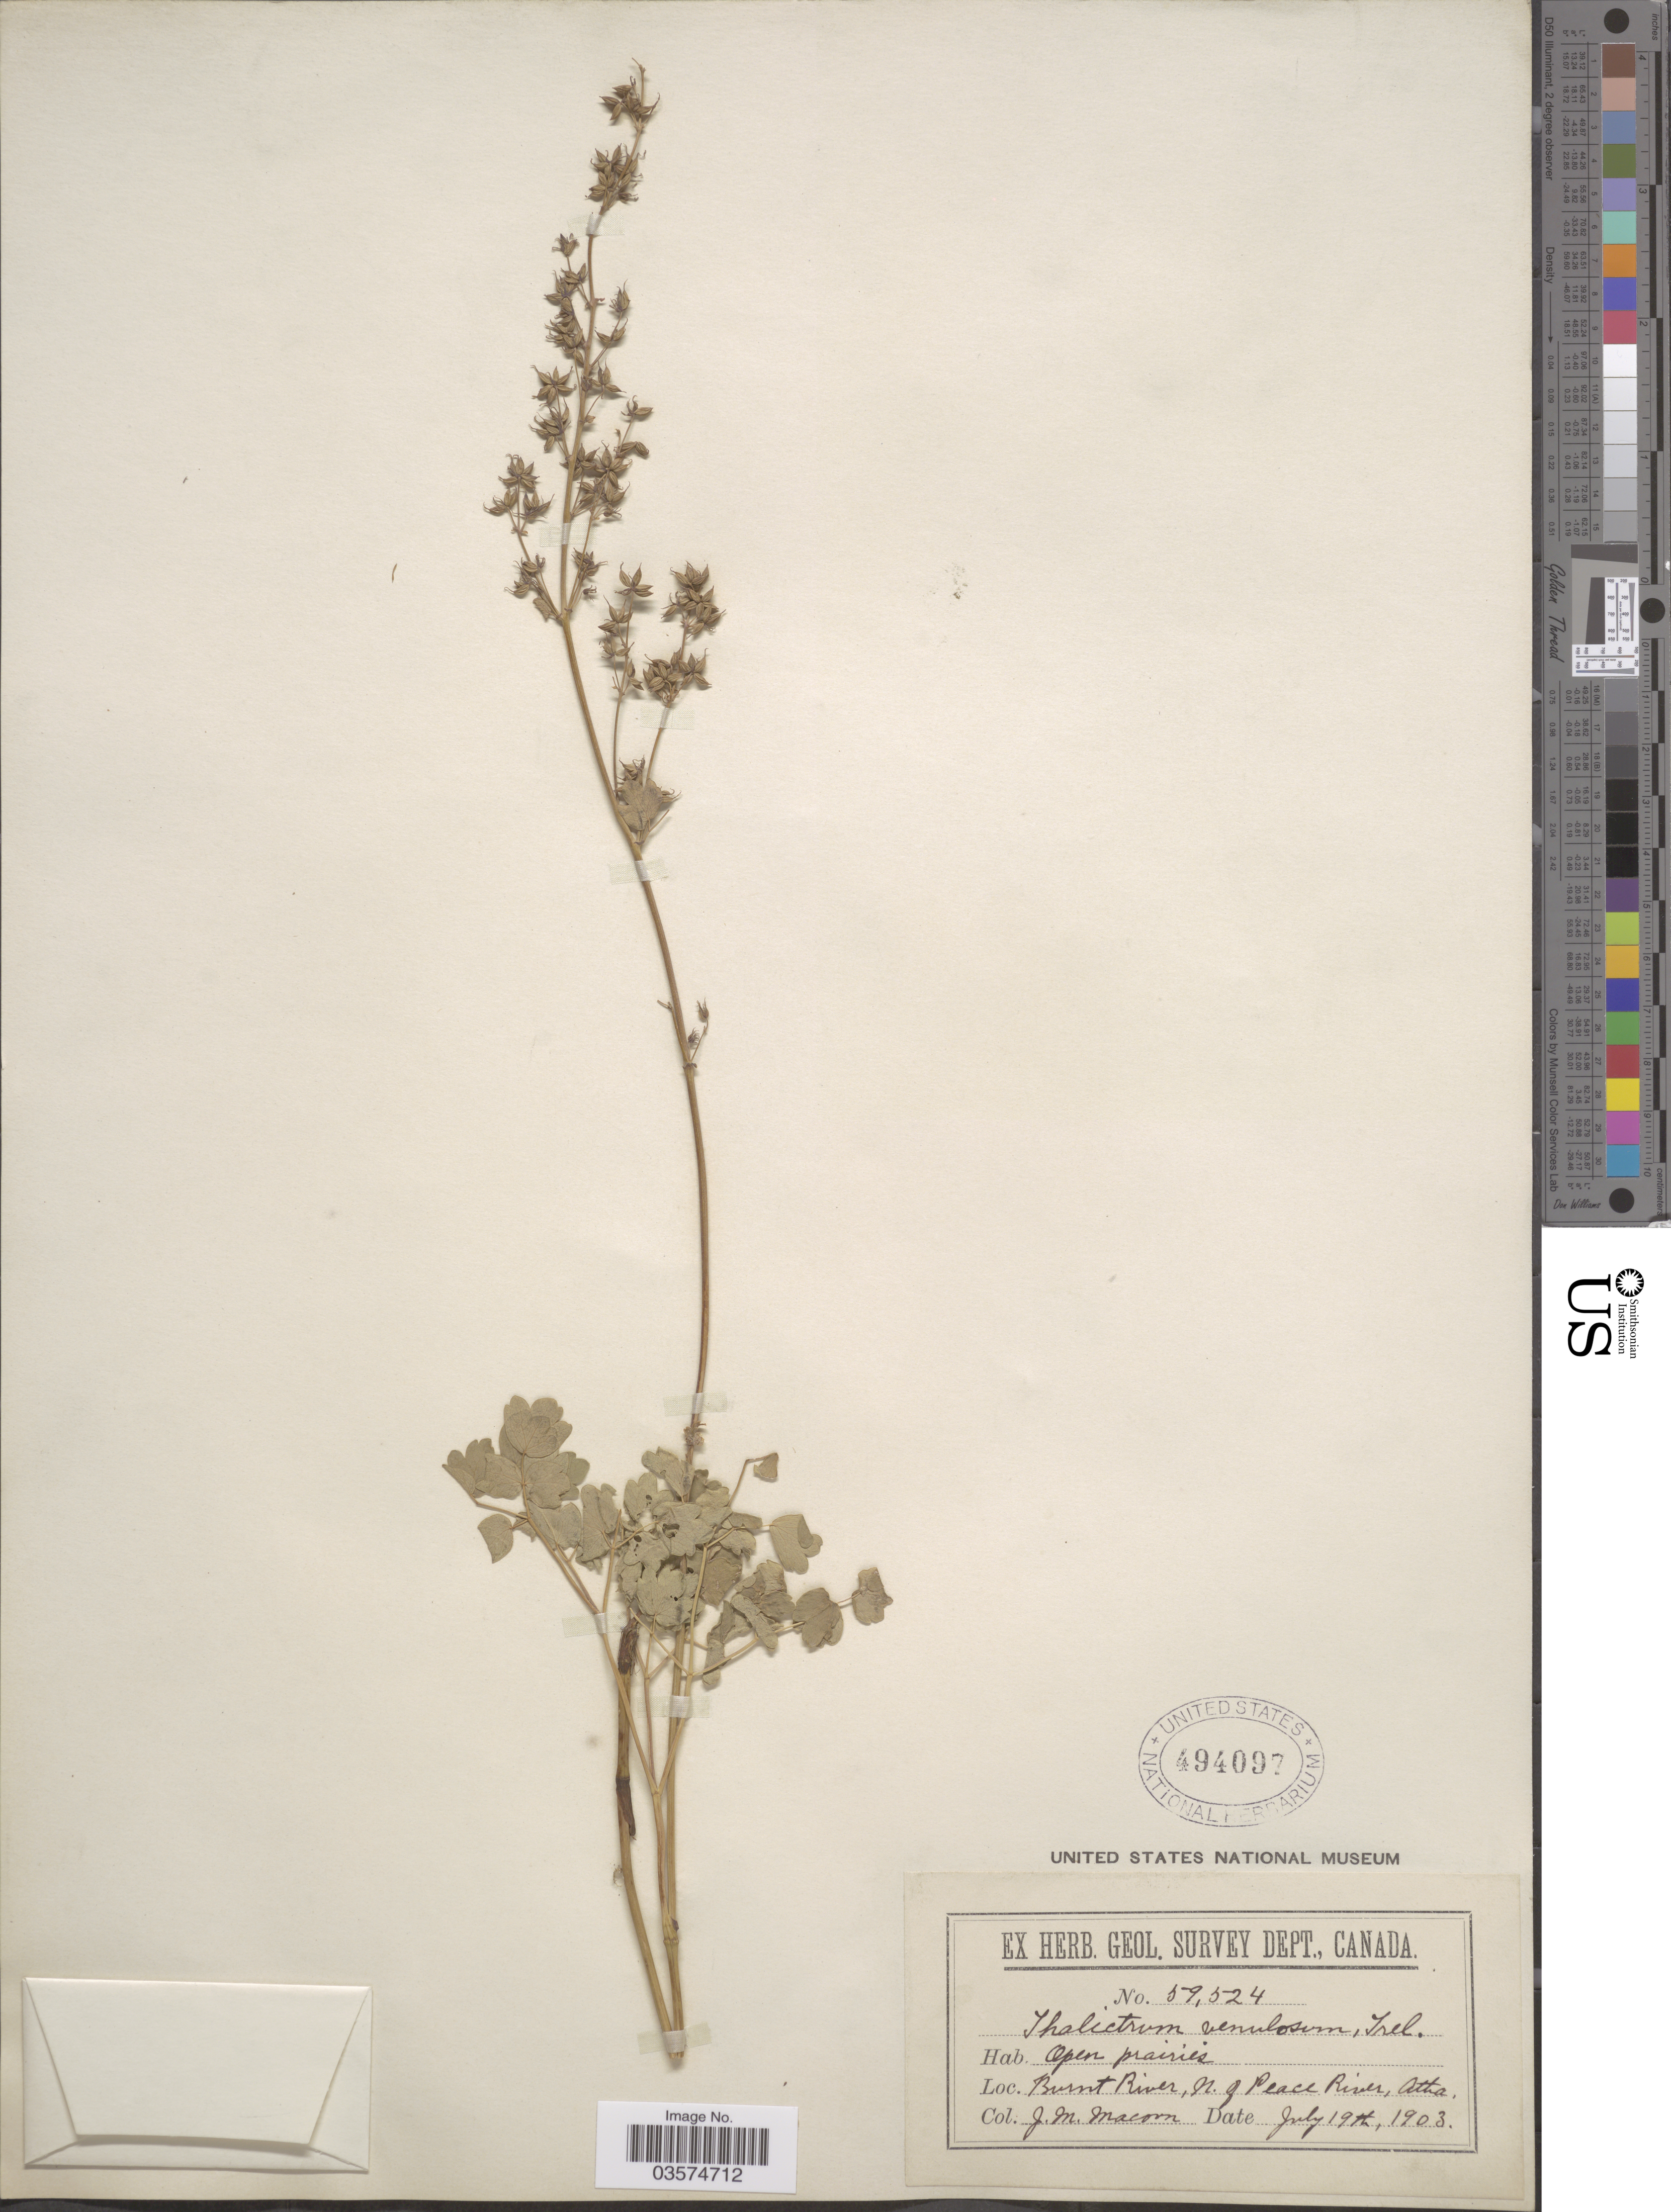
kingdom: Plantae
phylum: Tracheophyta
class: Magnoliopsida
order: Ranunculales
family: Ranunculaceae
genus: Thalictrum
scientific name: Thalictrum venulosum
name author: Trel.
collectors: J. M. Macoun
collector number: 59524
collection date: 1903-07-19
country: Canada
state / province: Alberta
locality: Birch River, N. of Peace River, Atha.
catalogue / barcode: US 494097